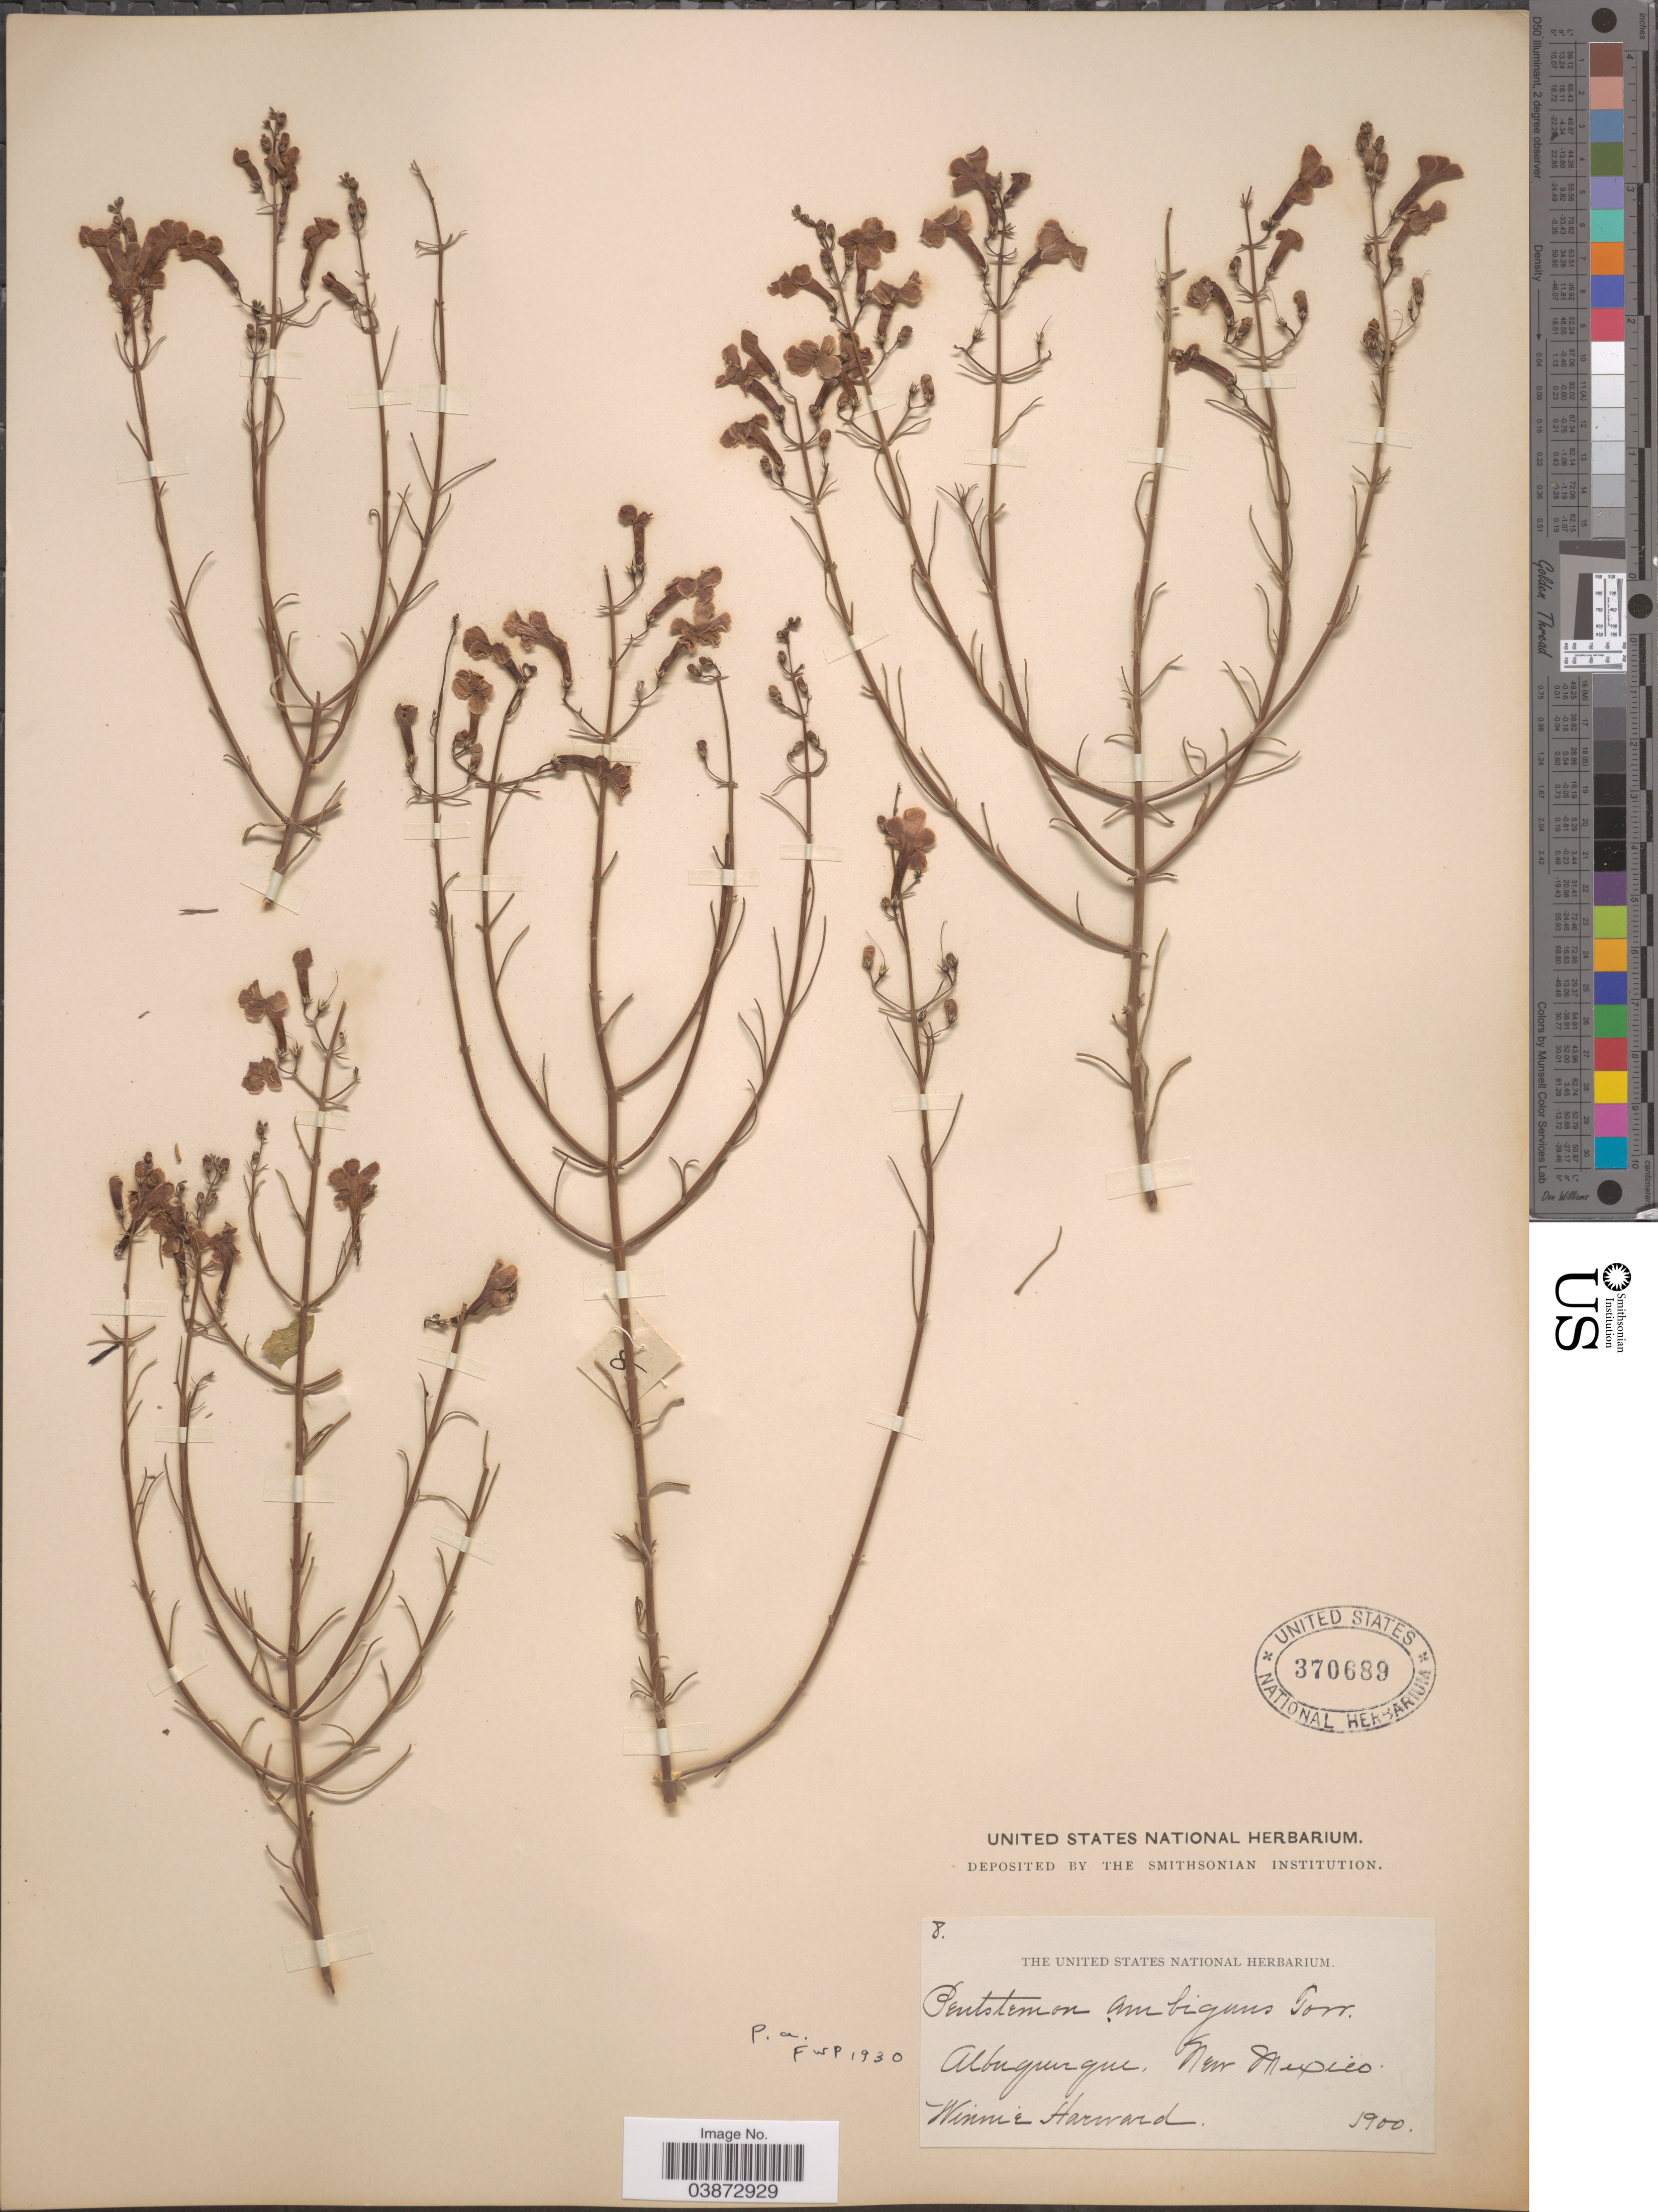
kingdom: Plantae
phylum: Tracheophyta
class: Magnoliopsida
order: Lamiales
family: Plantaginaceae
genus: Penstemon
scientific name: Penstemon ambiguus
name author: Torr.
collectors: W. Harward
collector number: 8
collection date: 1900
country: United States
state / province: New Mexico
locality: Albuquerque.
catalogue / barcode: US 370689